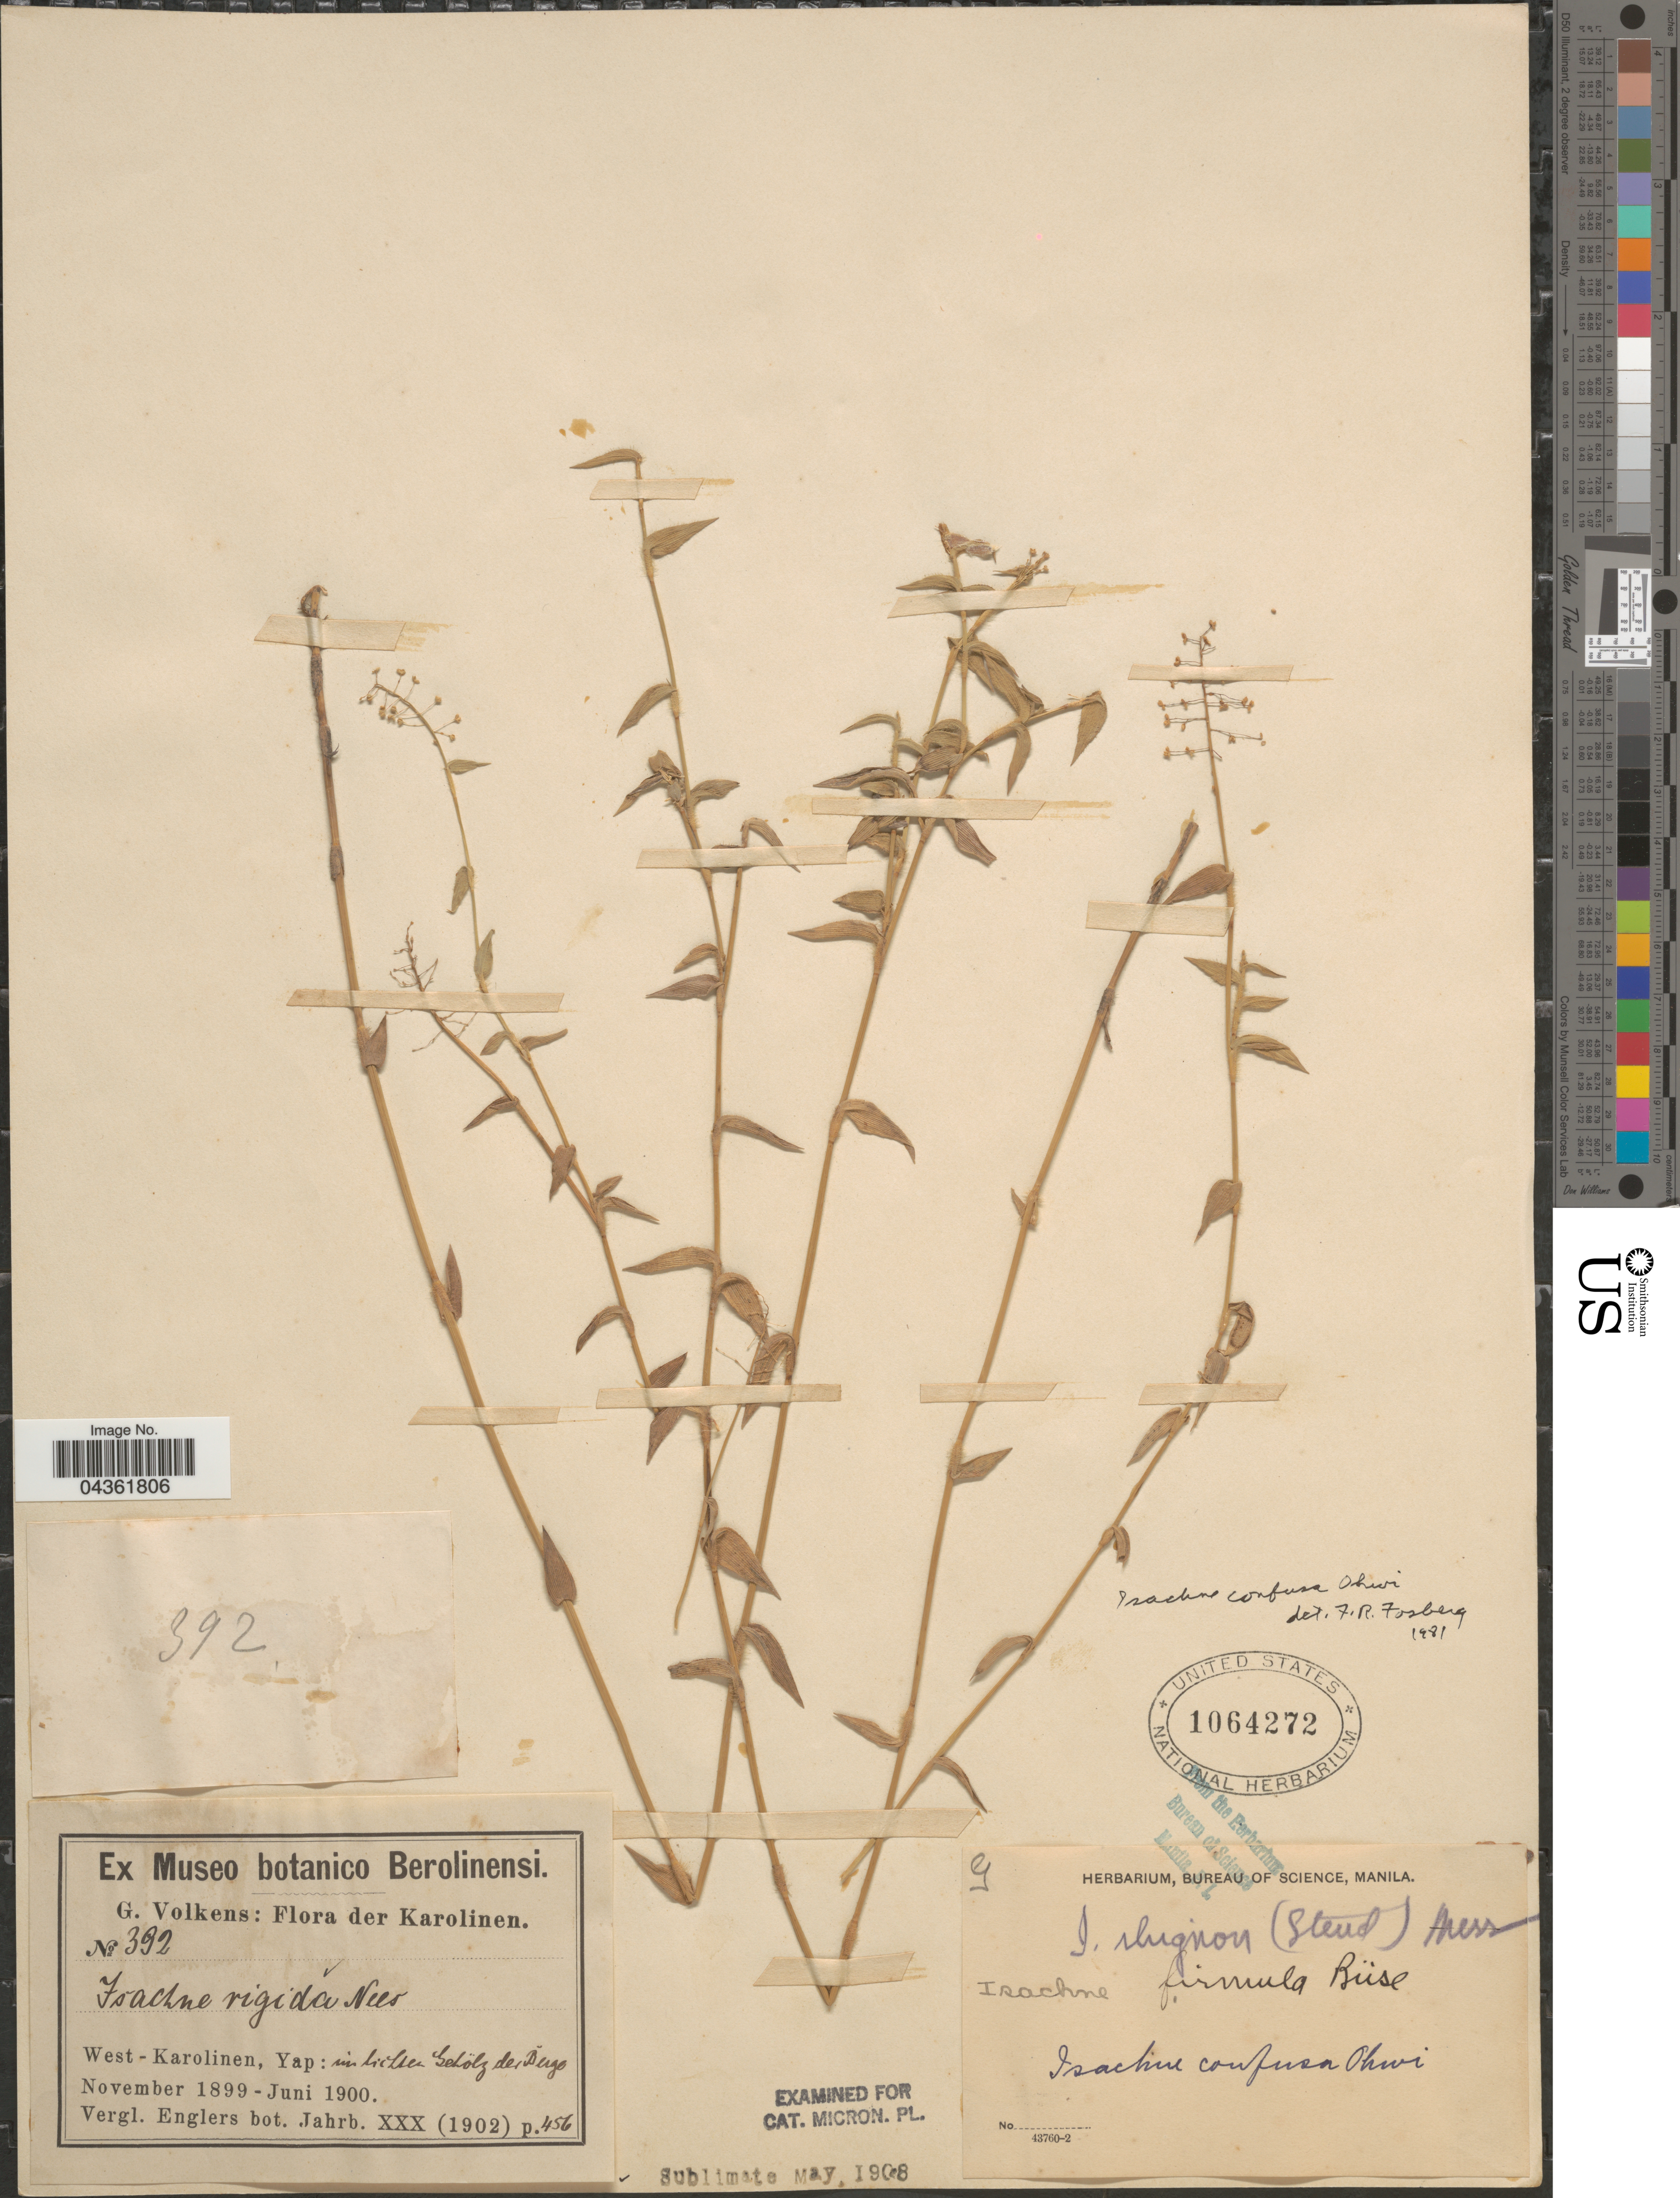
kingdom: Plantae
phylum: Tracheophyta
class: Liliopsida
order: Poales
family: Poaceae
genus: Isachne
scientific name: Isachne confusa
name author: Ohwi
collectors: G. Volkens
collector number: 392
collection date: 1899-11/1900-06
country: Micronesia, Federated States of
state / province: Yap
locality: Karolinen. West-Karolinen: in lichtern Gehölz der Berge.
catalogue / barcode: US 1064272